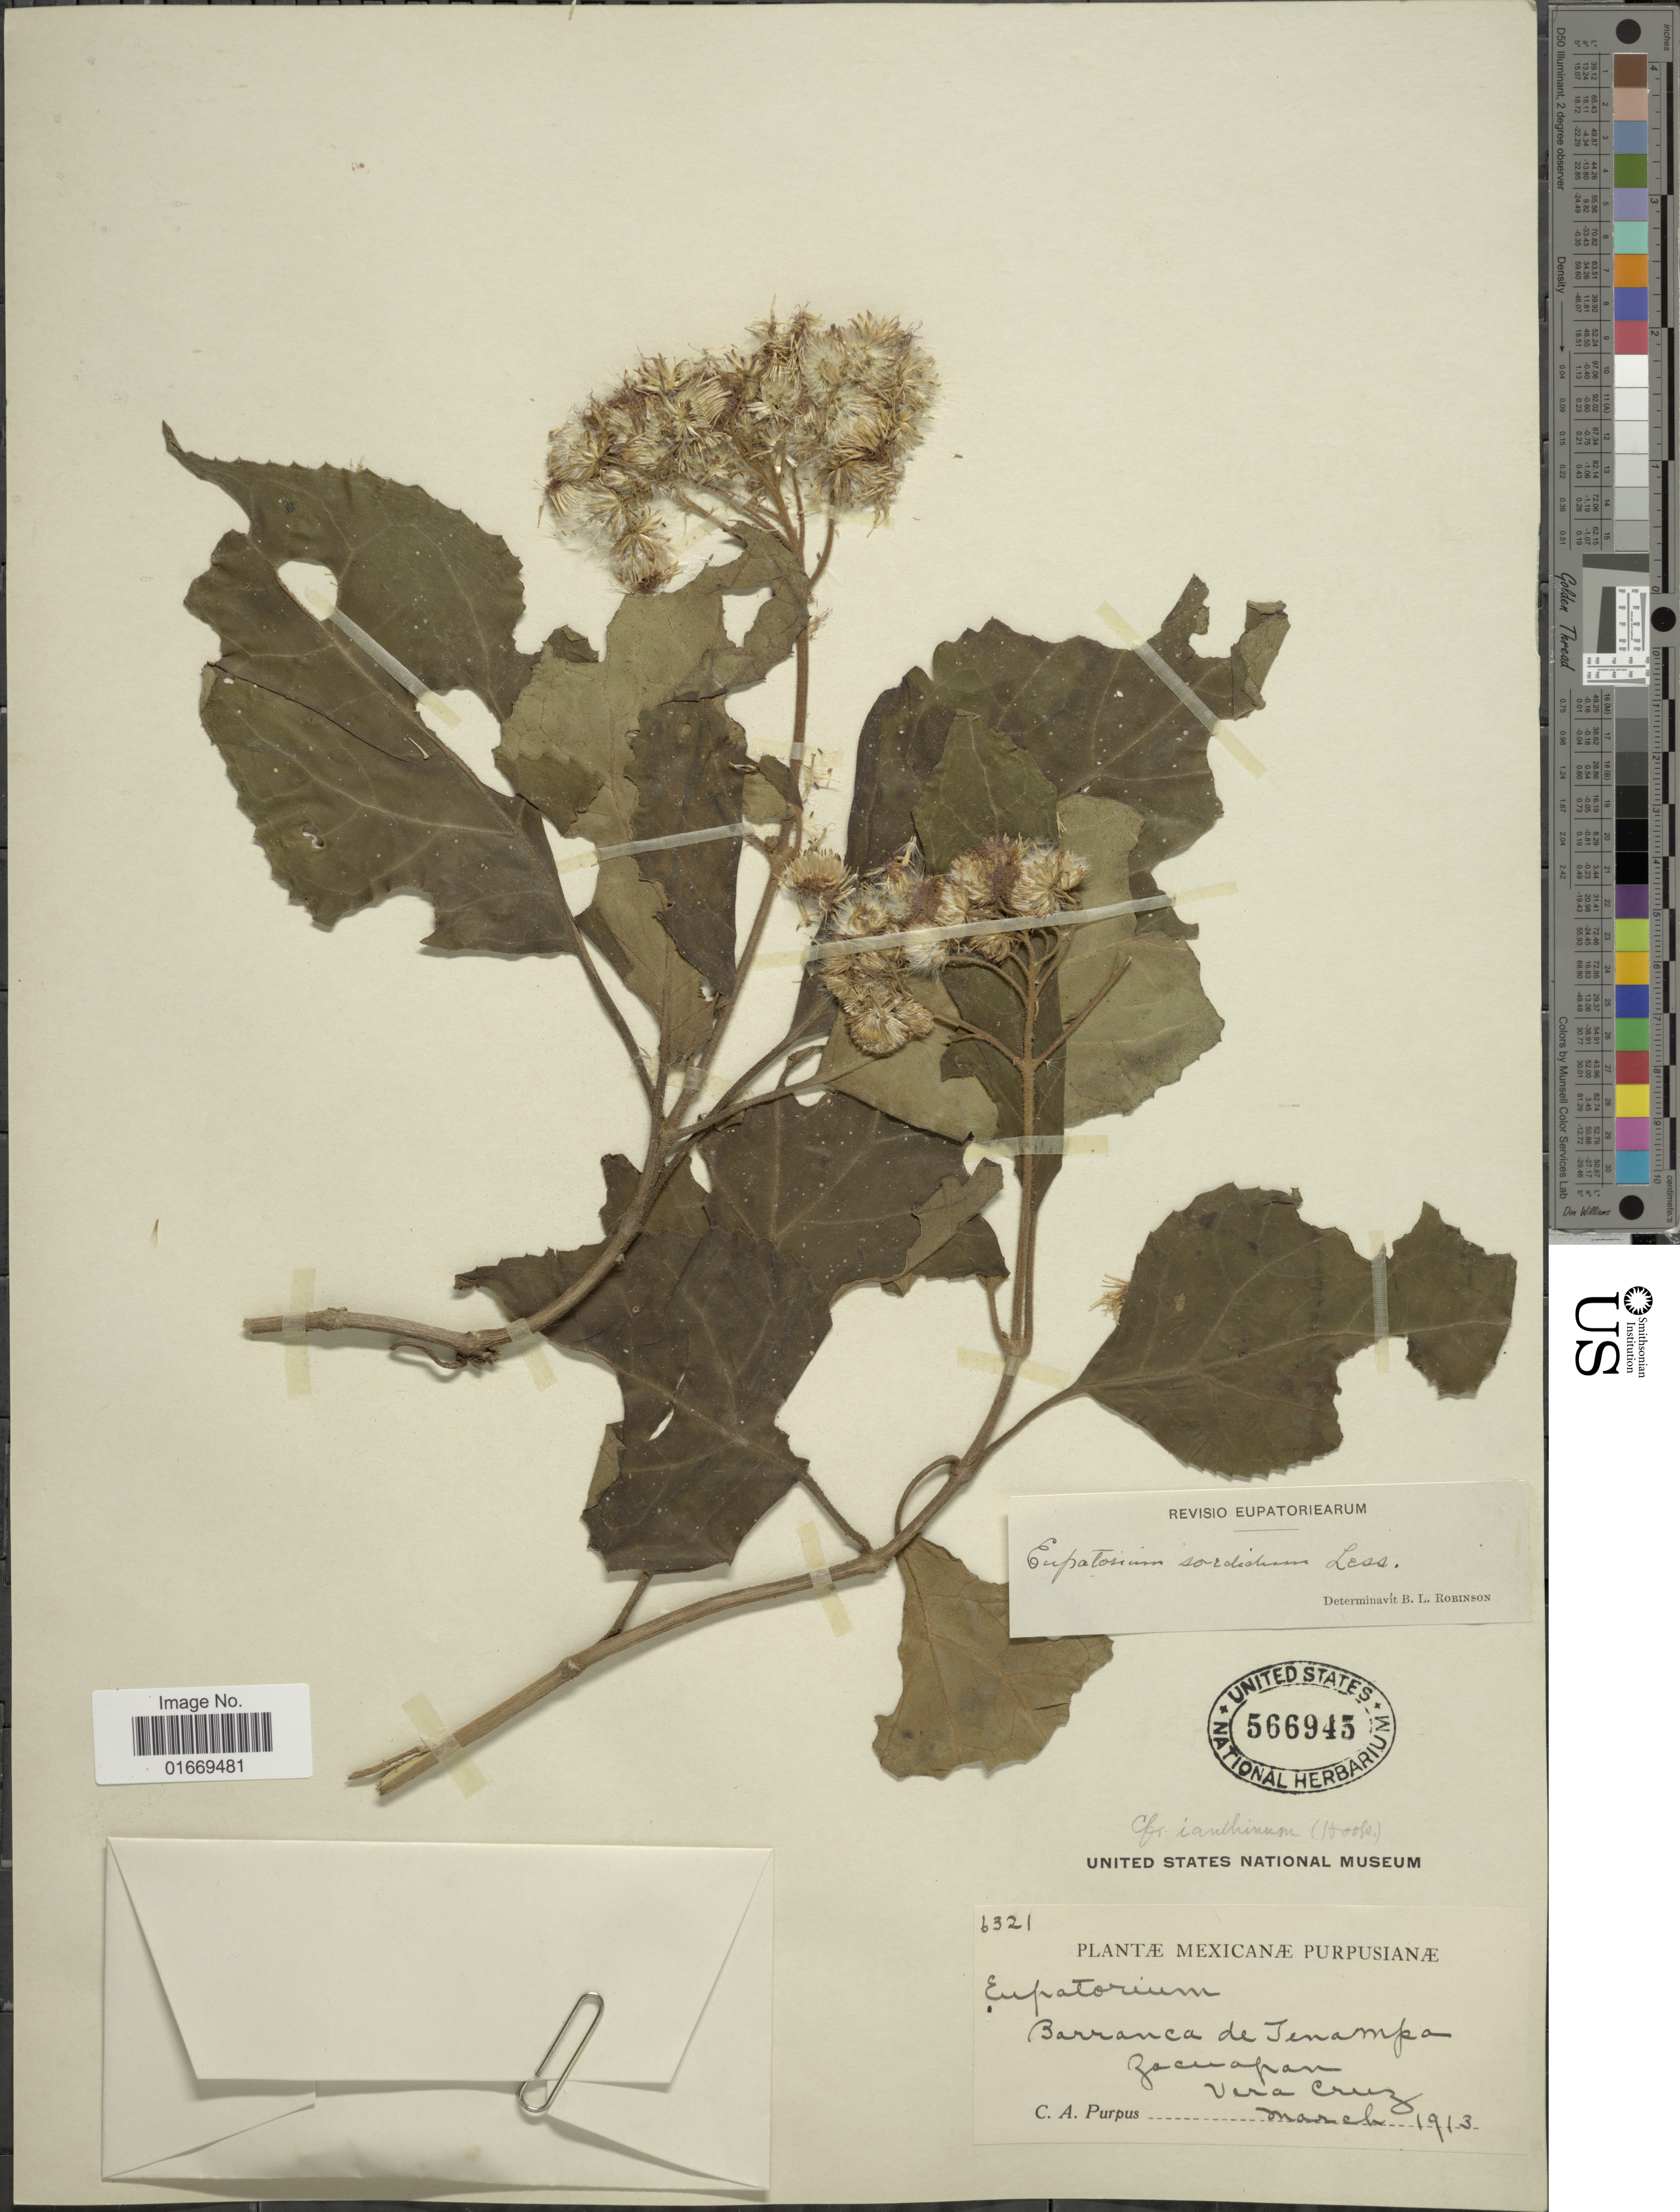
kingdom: Plantae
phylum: Tracheophyta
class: Magnoliopsida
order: Asterales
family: Asteraceae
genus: Bartlettina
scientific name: Bartlettina sordida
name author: (Less.) R.M. King & H. Rob.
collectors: C. A. Purpus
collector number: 6321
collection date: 1913-03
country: Mexico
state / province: Veracruz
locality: Barranca de Tenampa, Zacualpan, VeraCruz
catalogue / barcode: US 566945